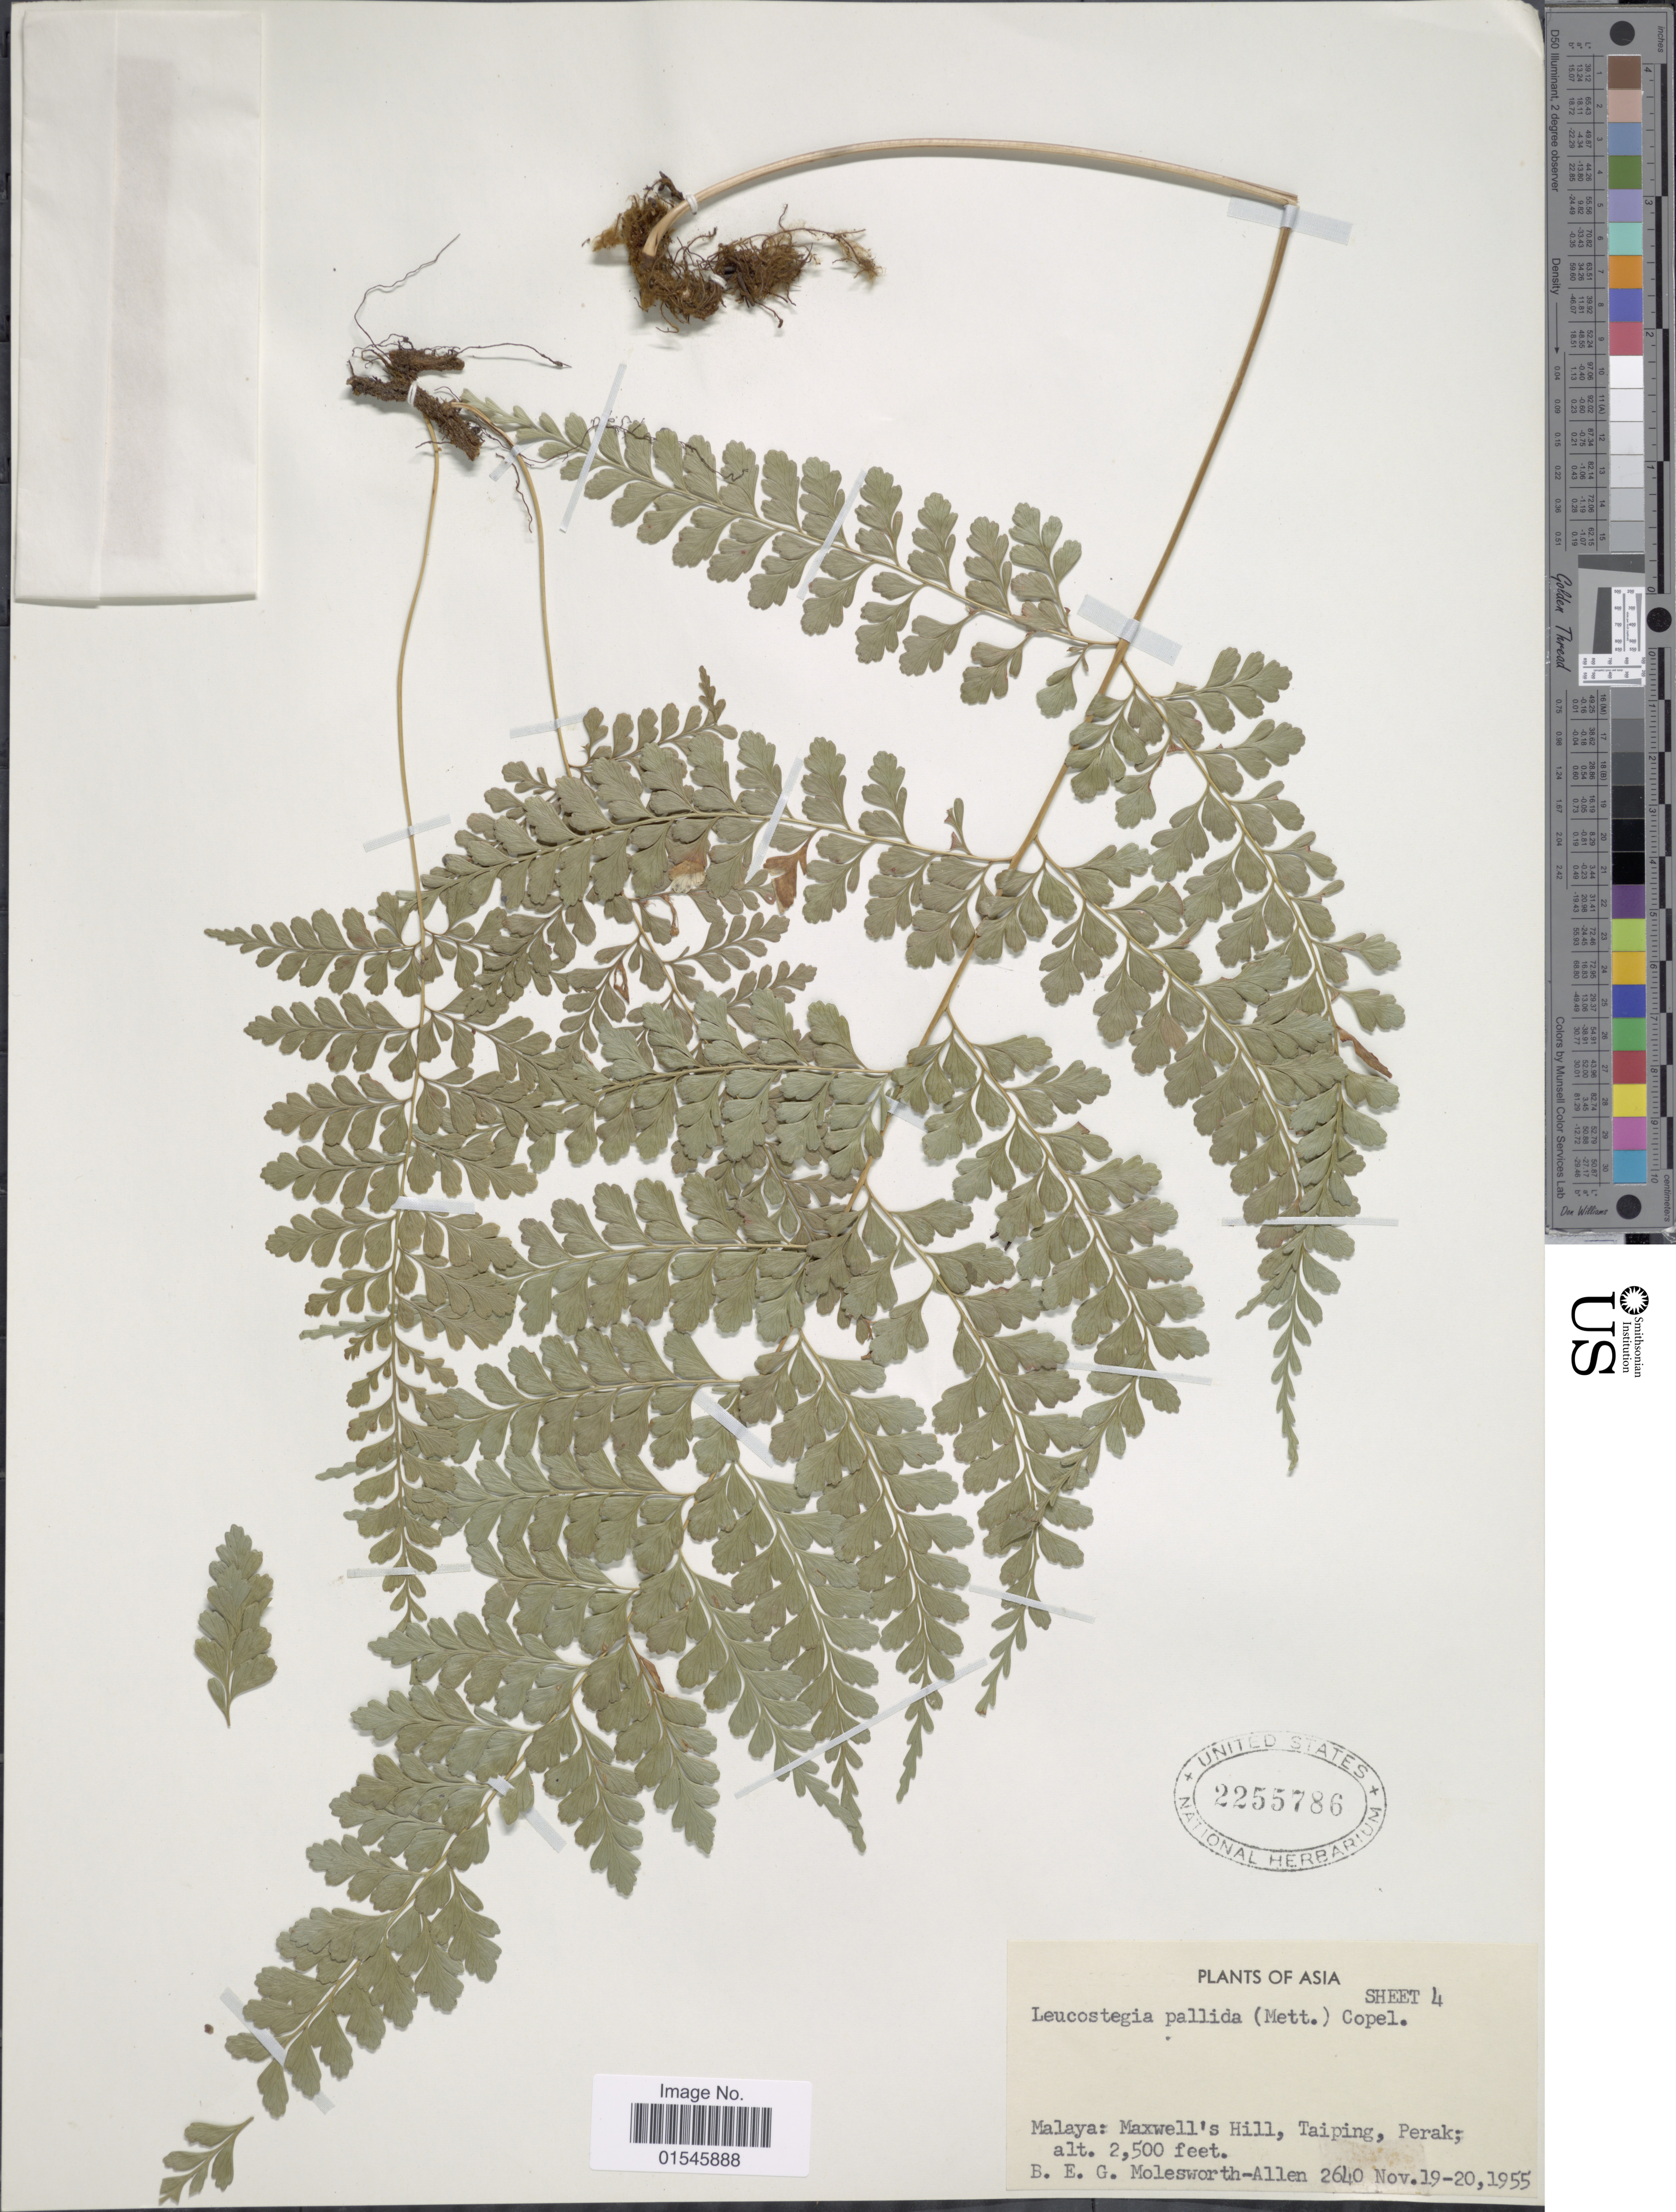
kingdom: Plantae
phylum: Tracheophyta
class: Polypodiopsida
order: Polypodiales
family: Hypodematiaceae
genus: Leucostegia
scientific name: Leucostegia pallida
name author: (Mett. ex Kuhn) Copel.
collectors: B. E. G. Molesworth-Allen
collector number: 2640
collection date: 1955-11-19/1955-11-20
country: Malaysia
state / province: Perak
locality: Malaya: Maxwell's Hill, Taiping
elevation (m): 762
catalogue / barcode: US 2255786